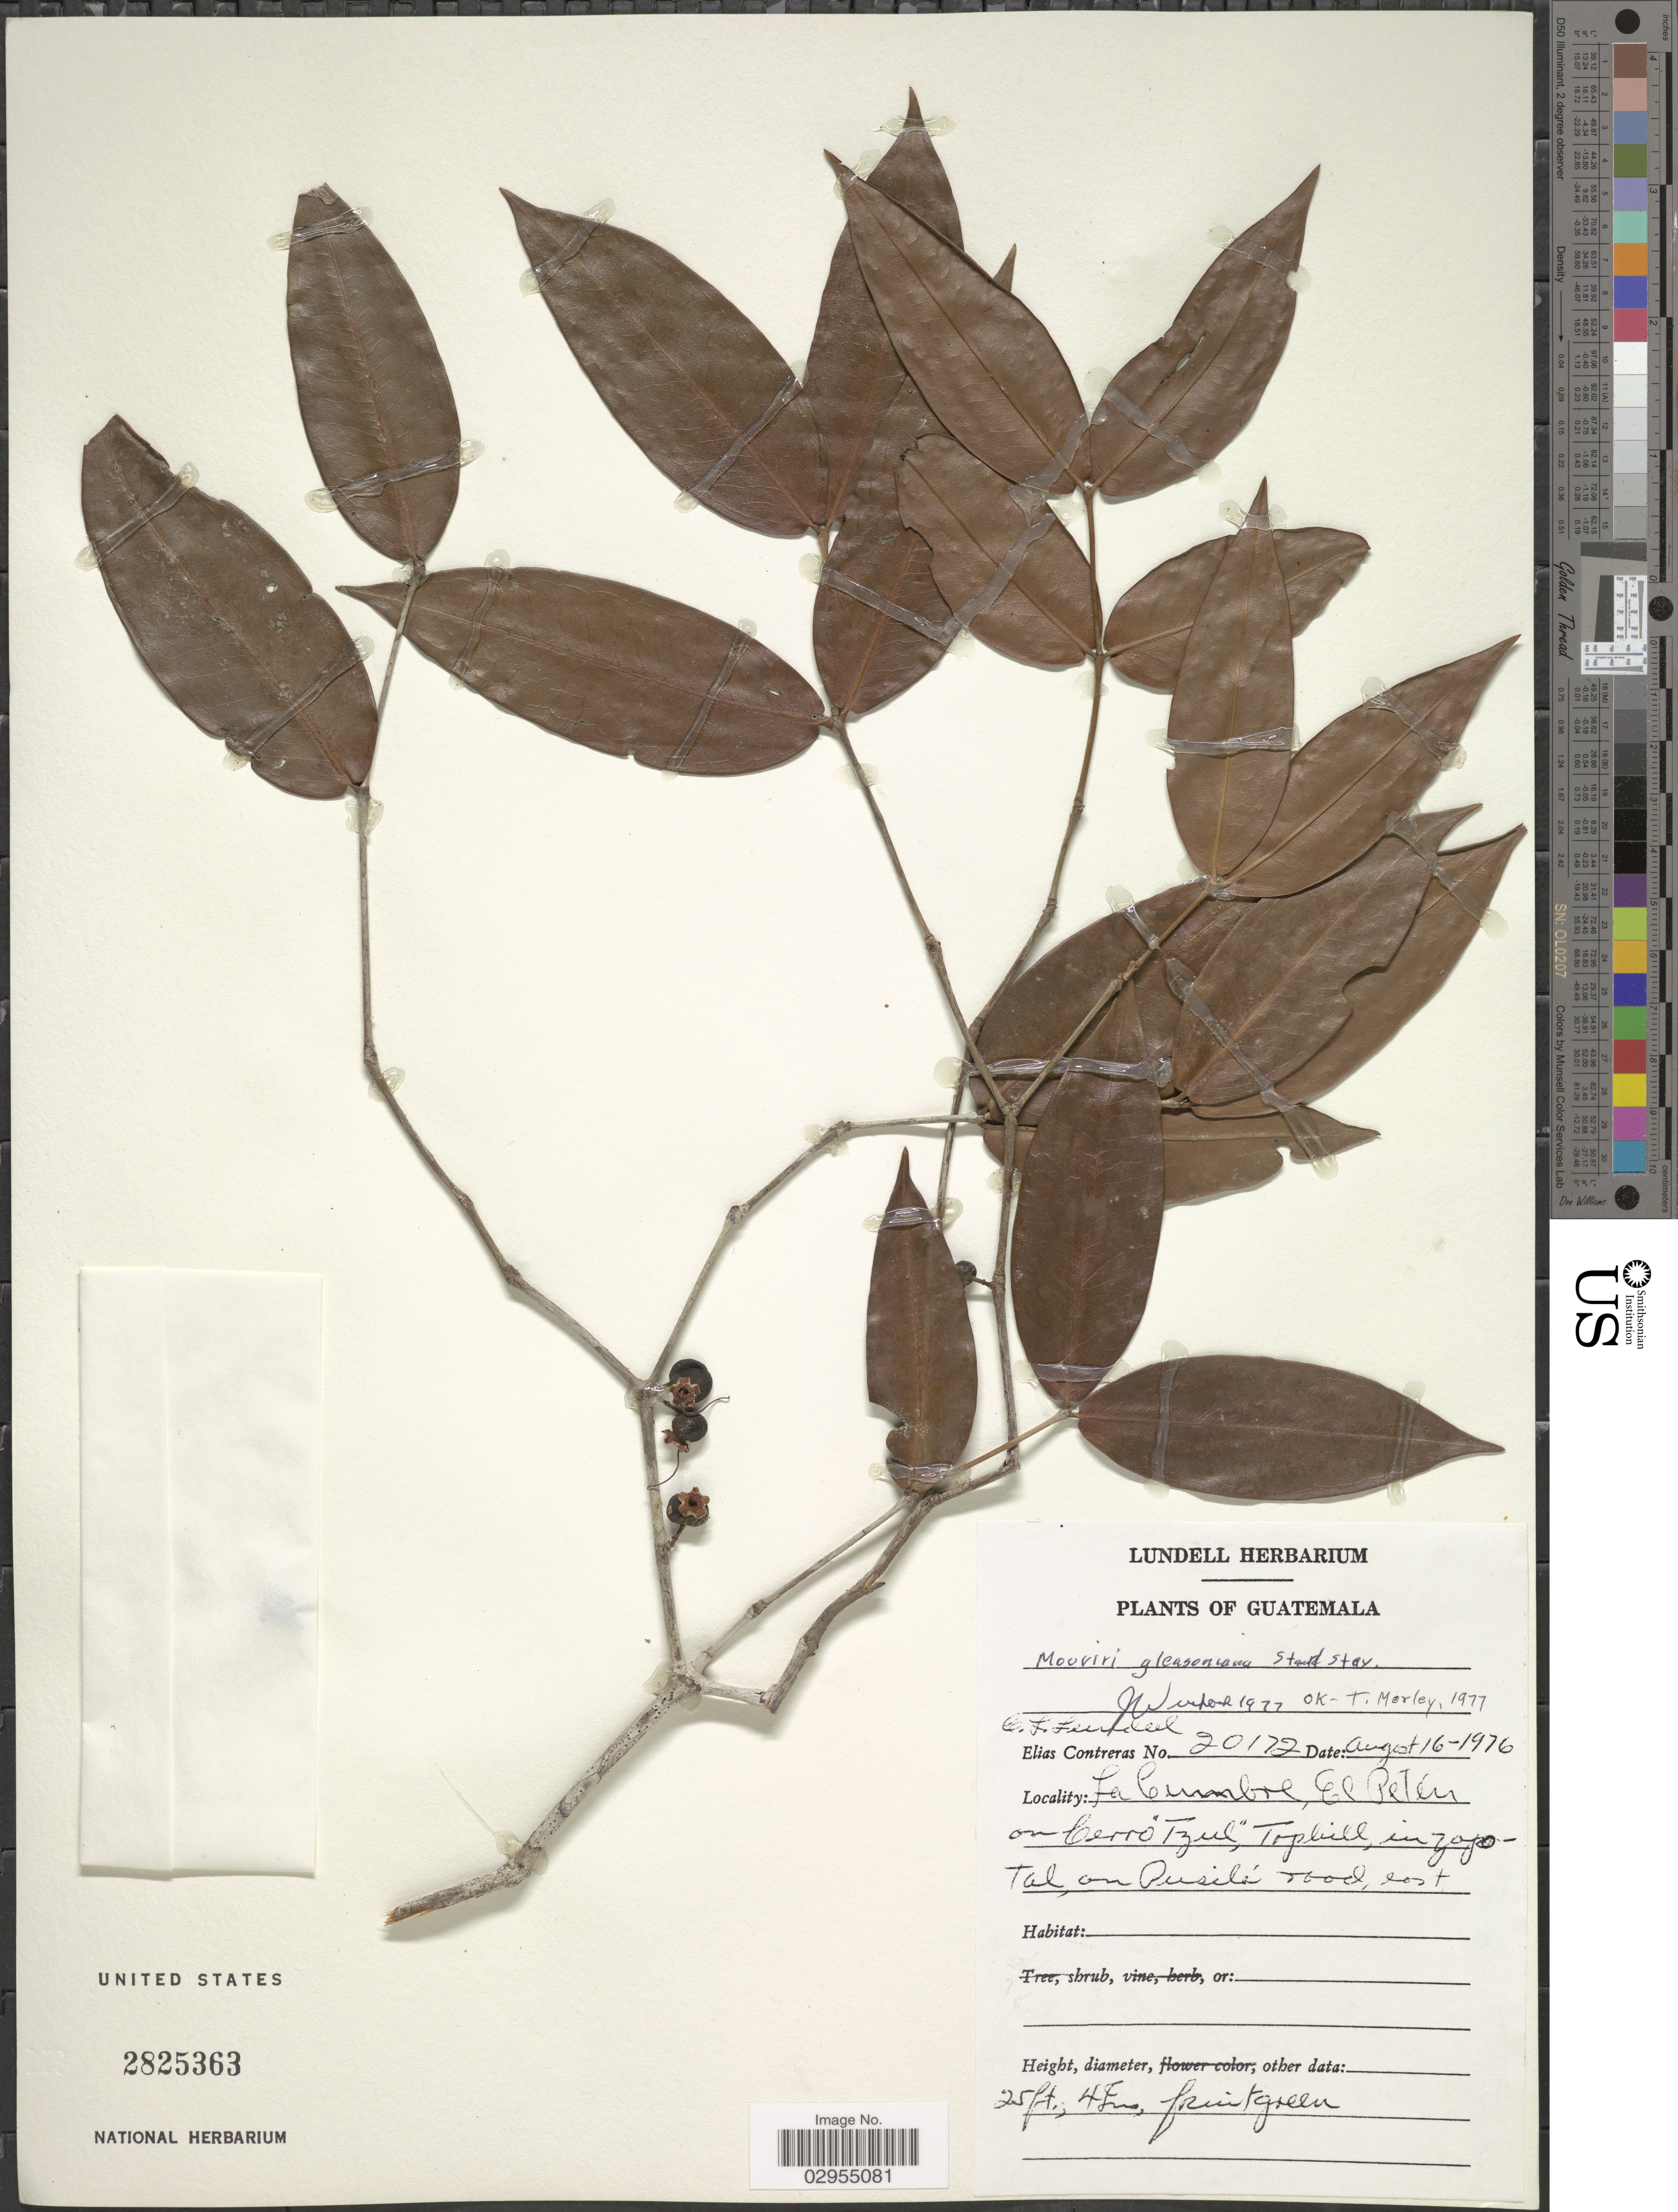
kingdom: Plantae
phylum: Tracheophyta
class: Magnoliopsida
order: Myrtales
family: Melastomataceae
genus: Mouriri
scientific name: Mouriri gleasoniana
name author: Standl.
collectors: C. L. Lundell & E. Contreras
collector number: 20172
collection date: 1976-08-16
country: Guatemala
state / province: El Petén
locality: La Cumbre, on Cerro 'Tzul', Tophill, in zopotal, on Pusilá road, east.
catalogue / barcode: US 2825363